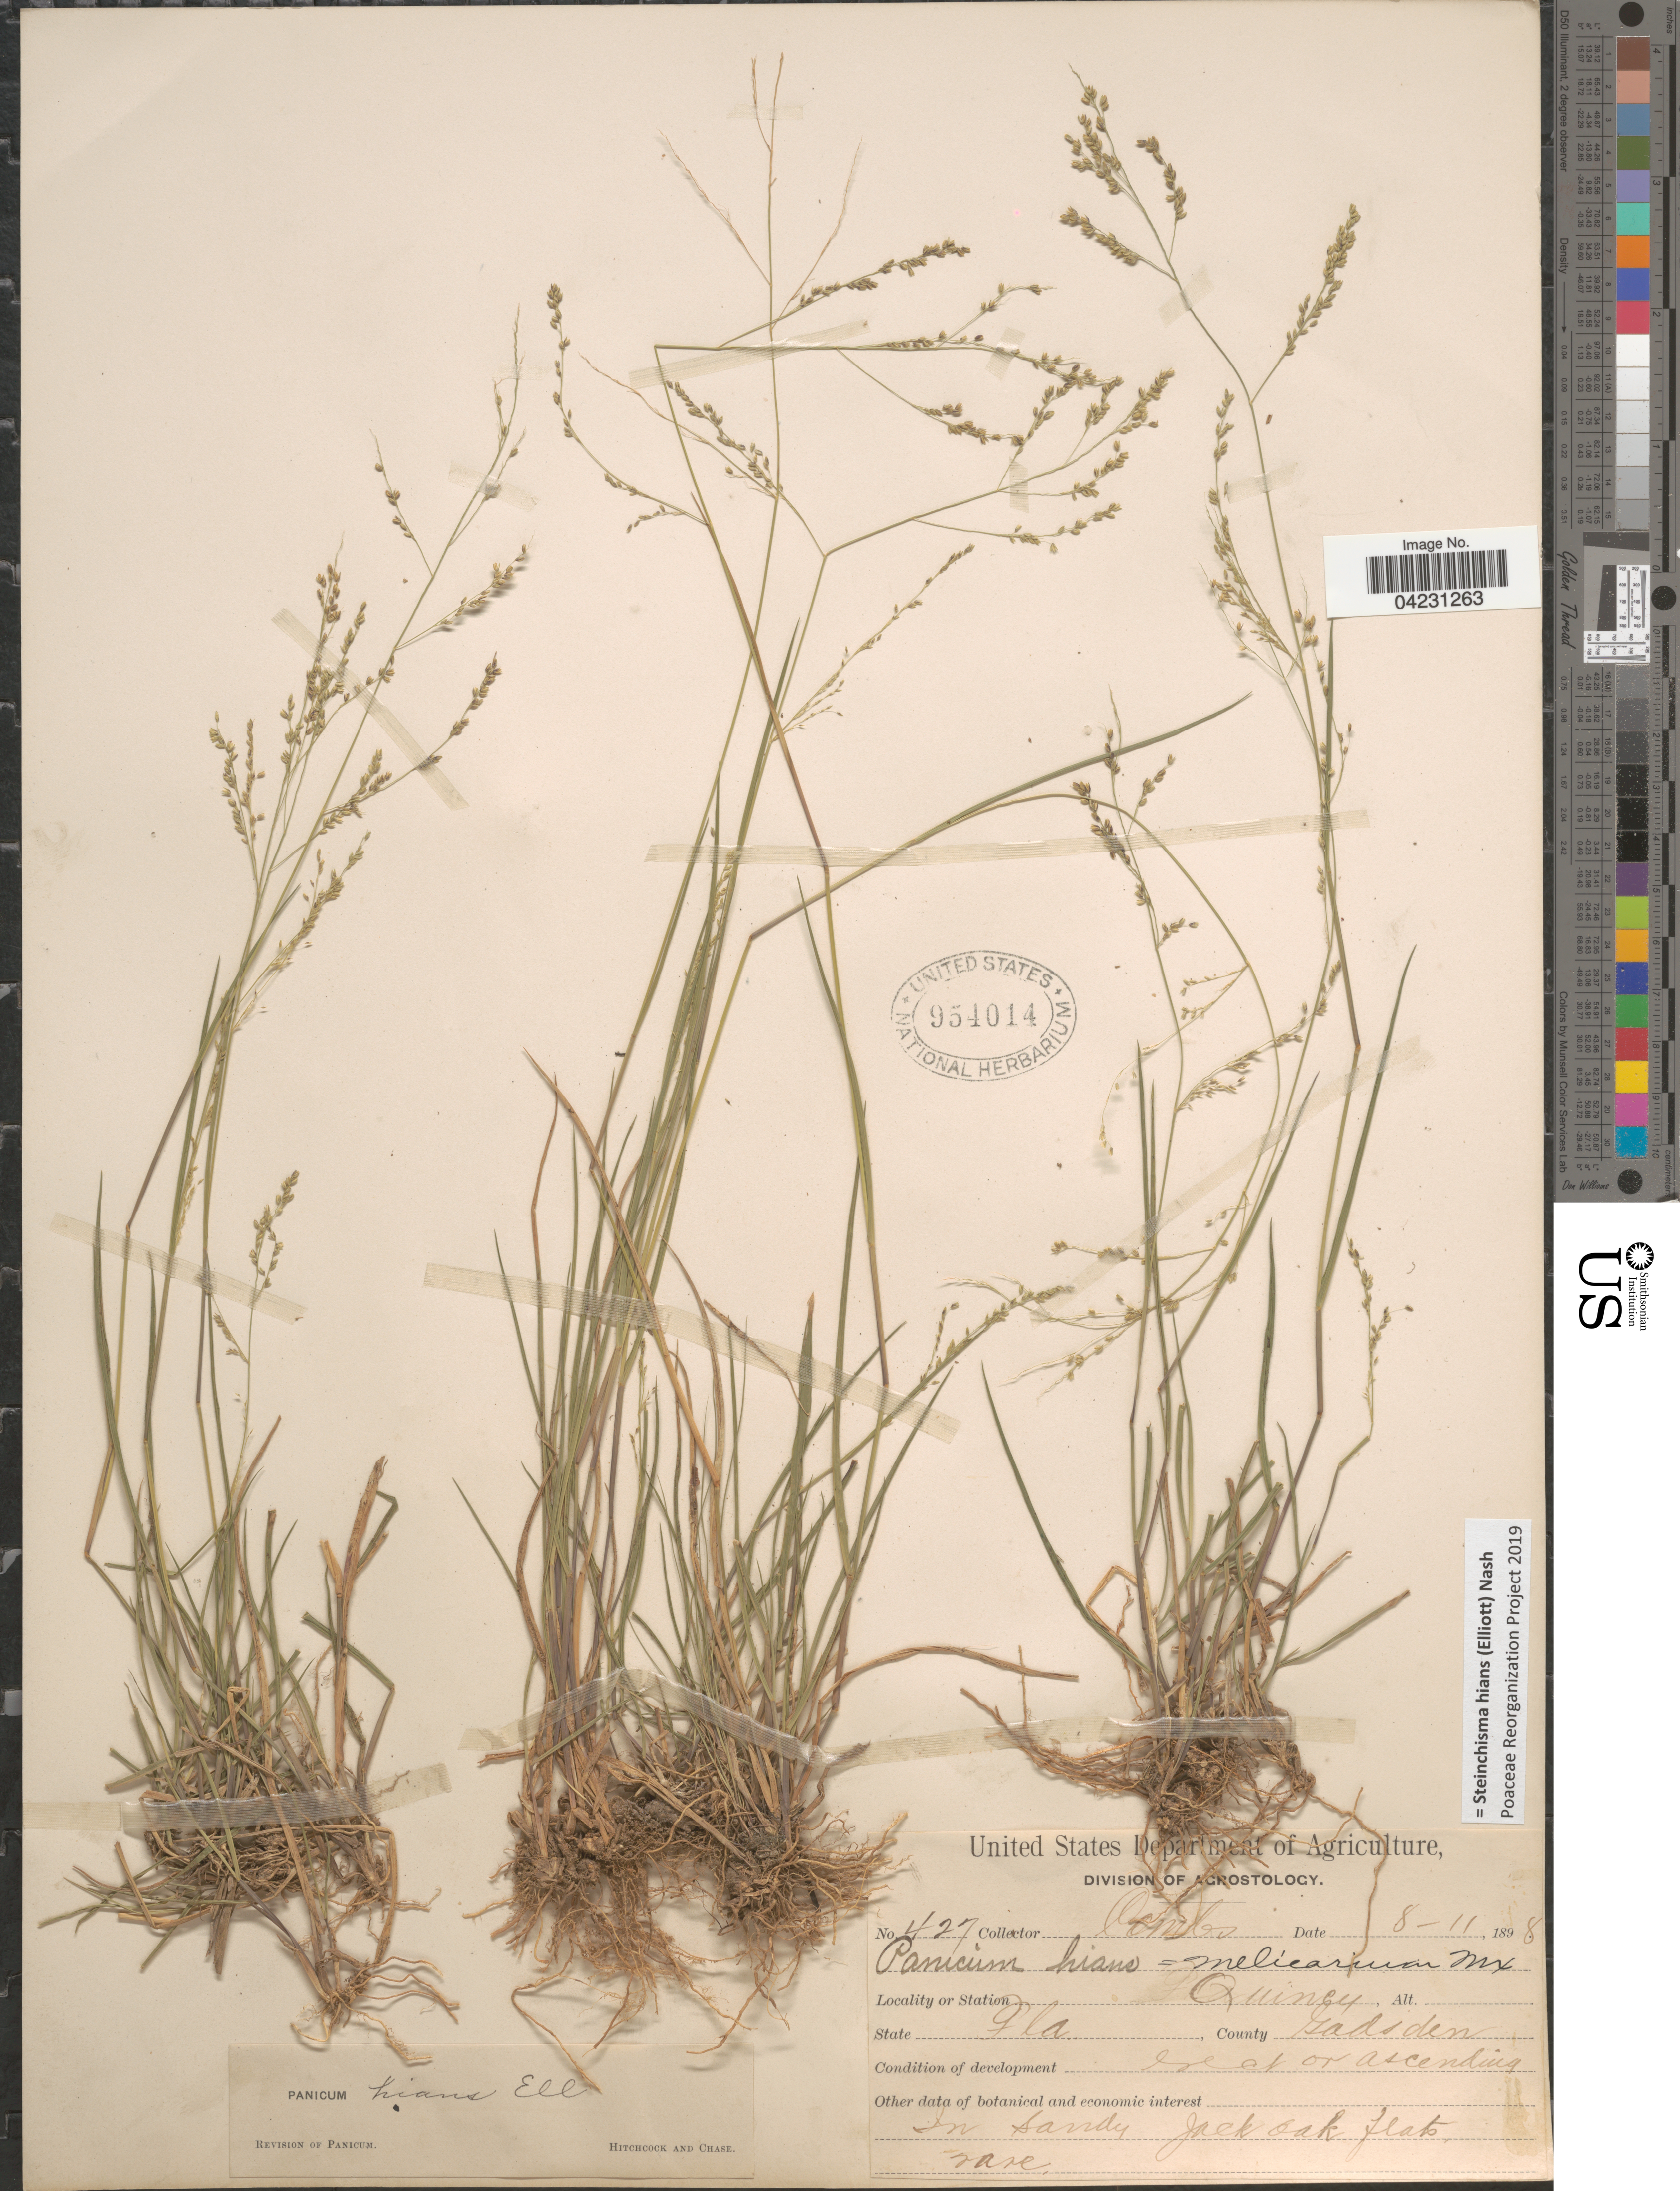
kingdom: Plantae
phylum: Tracheophyta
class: Liliopsida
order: Poales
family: Poaceae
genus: Steinchisma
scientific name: Steinchisma hians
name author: (Elliott) Nash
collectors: -. Combs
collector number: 427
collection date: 1898-08-11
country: United States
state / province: Florida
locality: Quincy. County Gadsden. In sandy Jack oak flats.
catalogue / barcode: US 954014